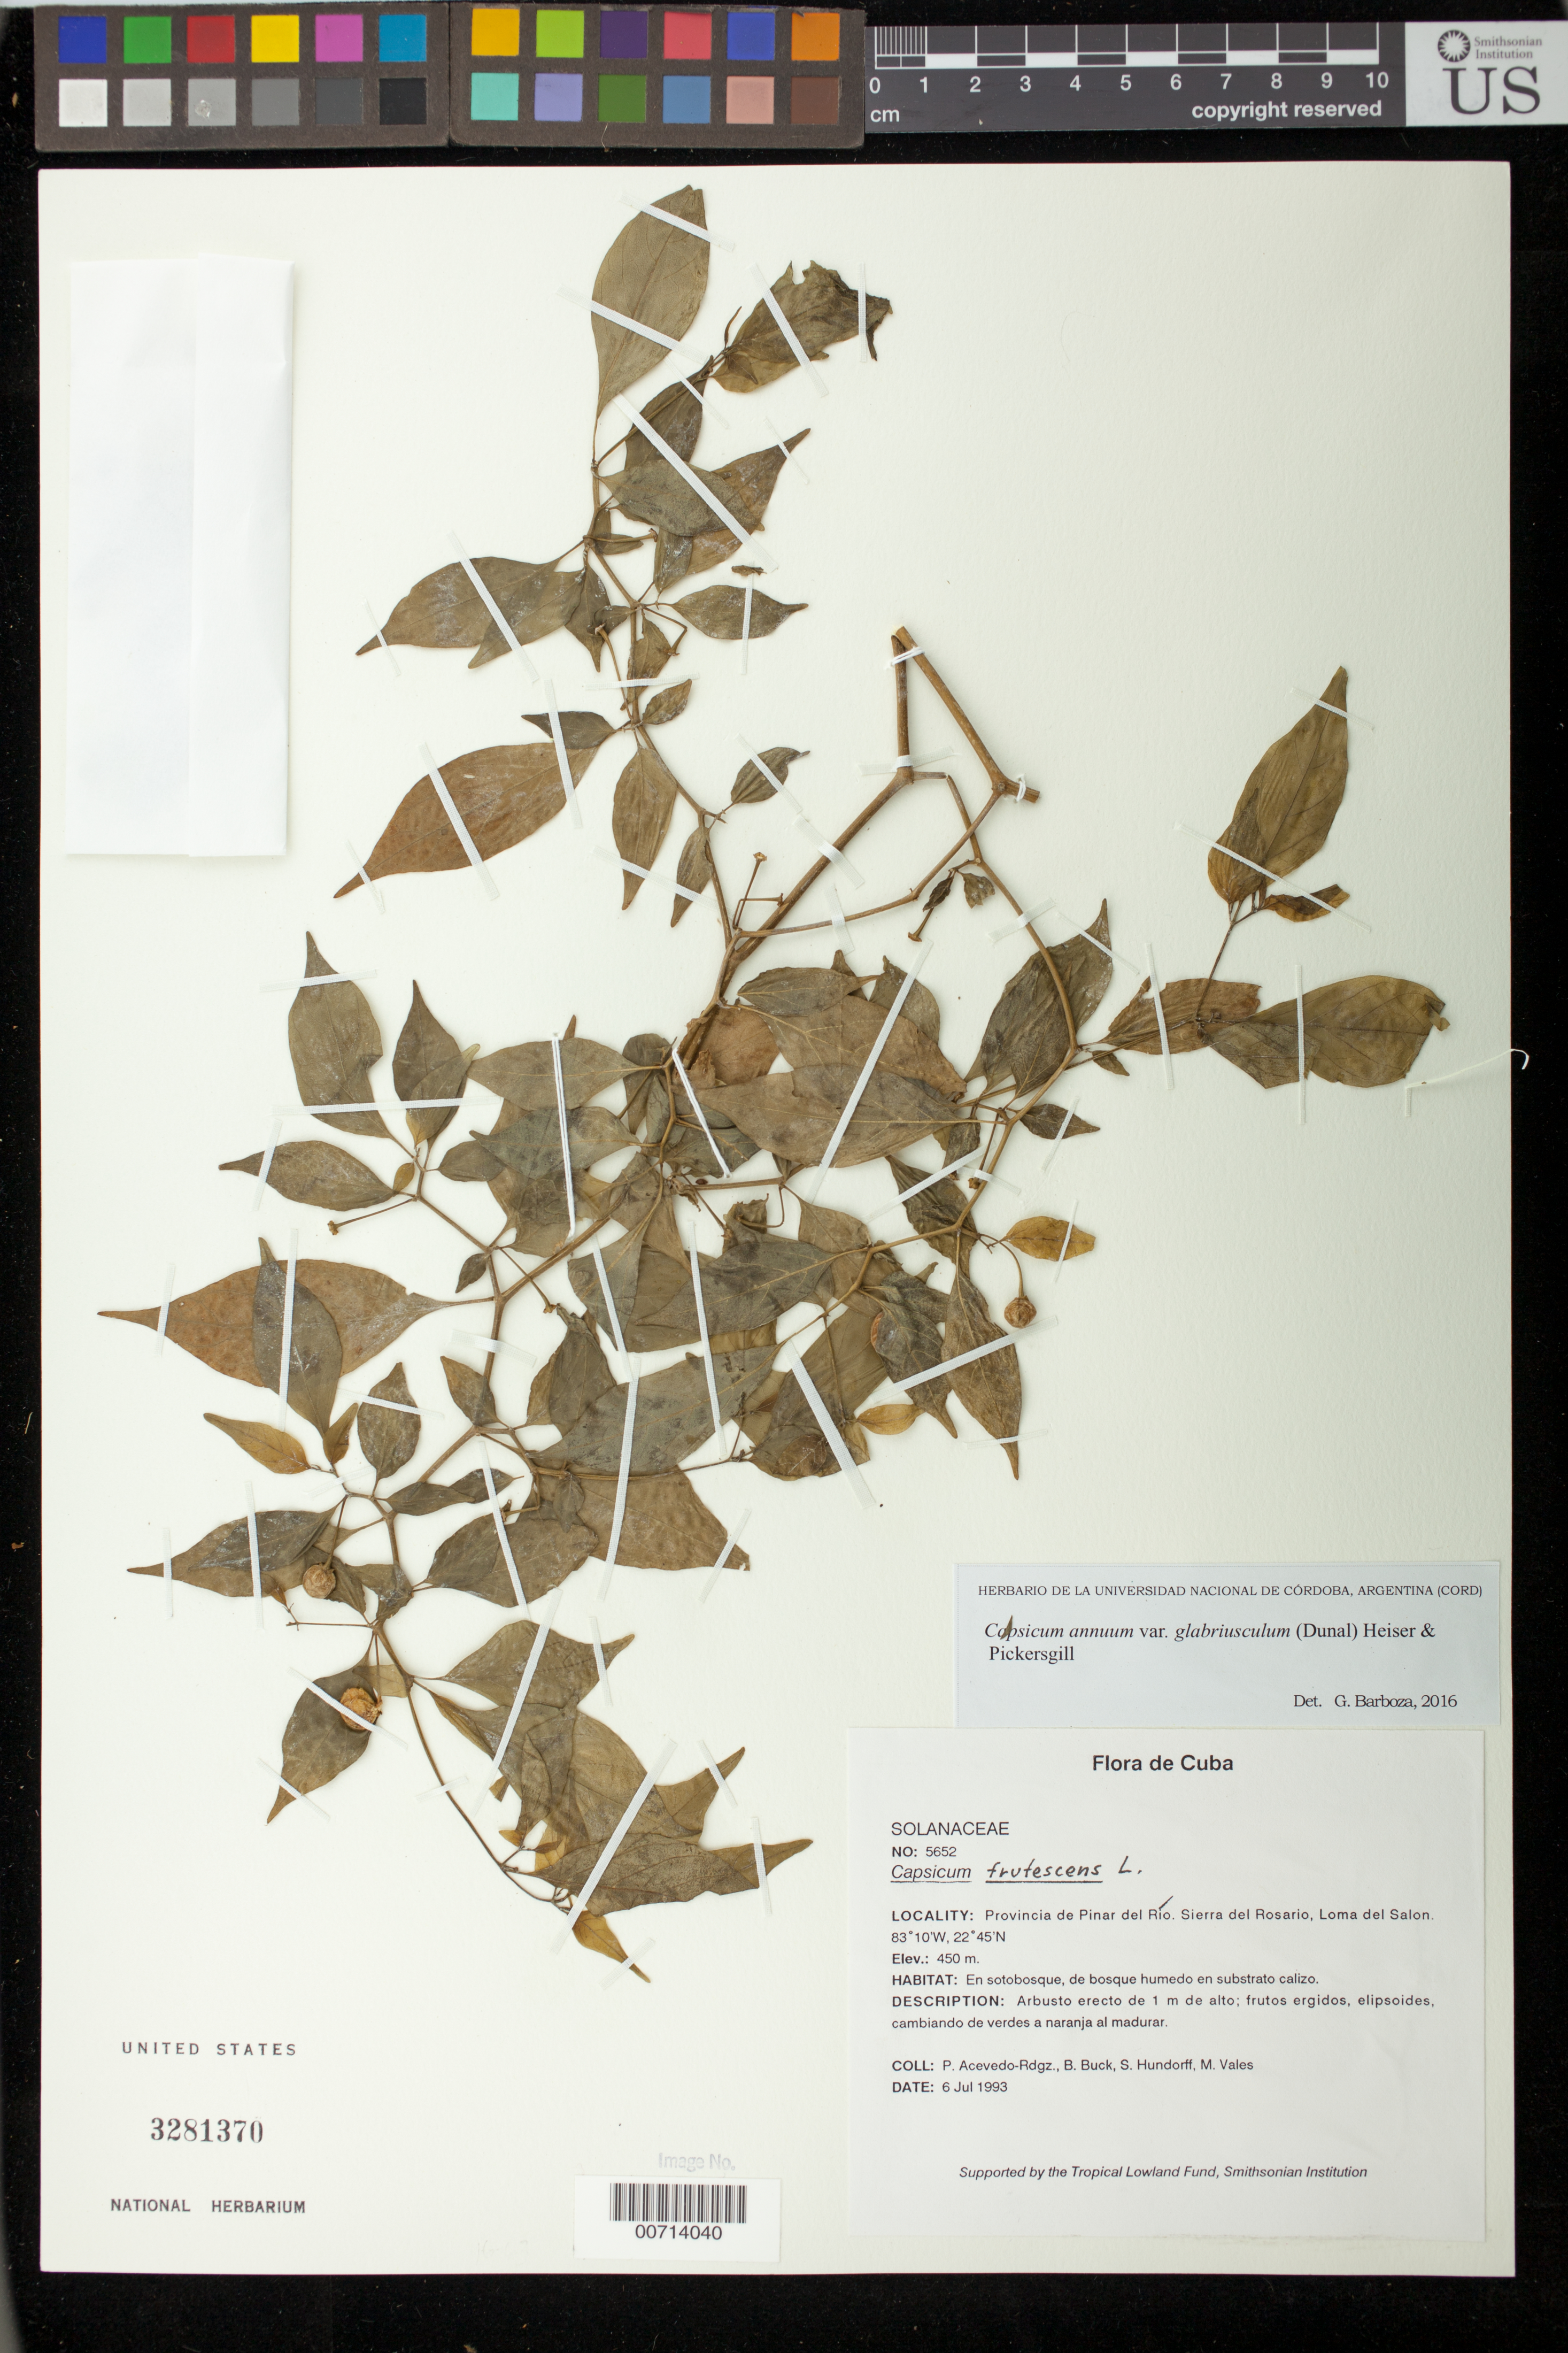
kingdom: Plantae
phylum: Tracheophyta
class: Magnoliopsida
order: Solanales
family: Solanaceae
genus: Capsicum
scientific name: Capsicum annuum var. glabriusculum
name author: (Dunal) Heiser & Pickersgill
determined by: Barboza, G. E., (CORD), Museo Botanico - Cordoba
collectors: P. Acevedo-Rodr., B. Buck, S. Hundorf & M. Vales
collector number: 5652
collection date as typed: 06 Jul 1993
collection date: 1993-07-06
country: Cuba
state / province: Pinar del Rio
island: Cuba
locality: Provincia de Pinar del Río Sierra del Rosario, Loma del Salon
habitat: En sotobosque, de bosque humedo en substrato calizo.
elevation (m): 450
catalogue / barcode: US 3281370